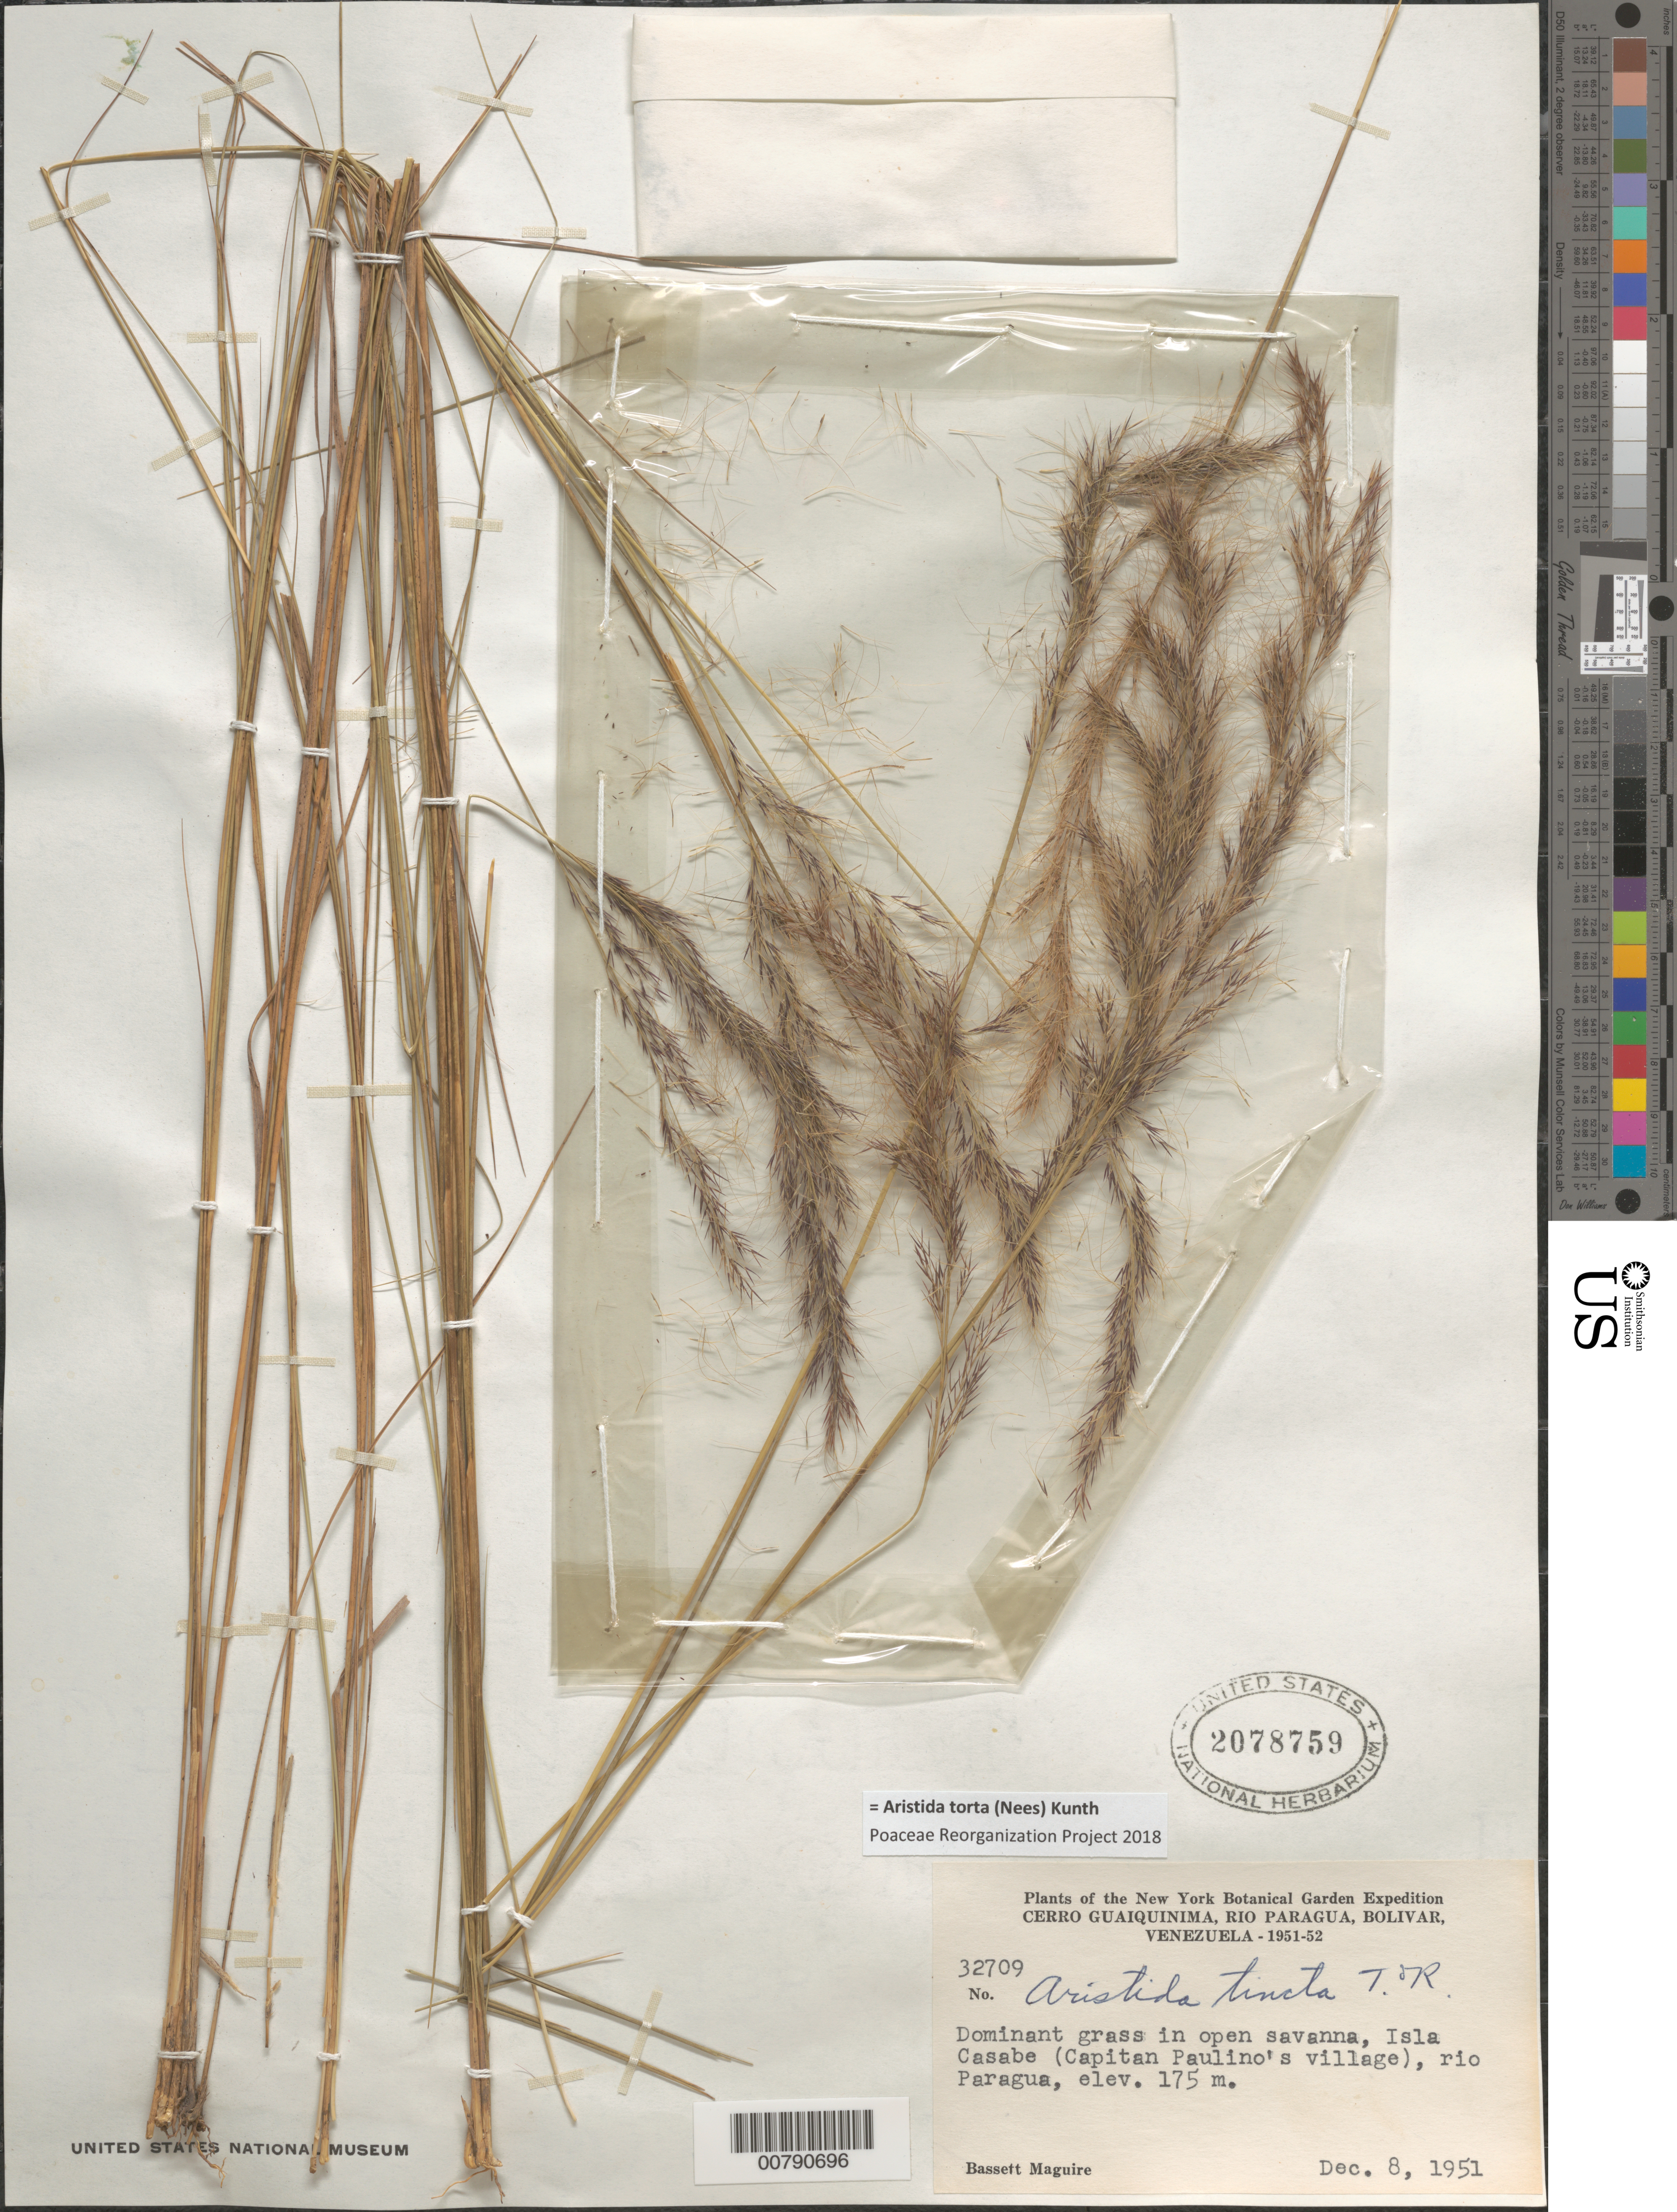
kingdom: Plantae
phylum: Tracheophyta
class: Liliopsida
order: Poales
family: Poaceae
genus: Aristida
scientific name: Aristida torta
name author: (Nees) Kunth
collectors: B. Maguire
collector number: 32709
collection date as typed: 8-Dec-51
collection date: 1951-12-08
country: Venezuela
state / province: Bolívar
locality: Río Paragua, Isla Casabe, Captain Paulino's village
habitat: Open savanna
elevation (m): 175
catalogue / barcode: US 2078759